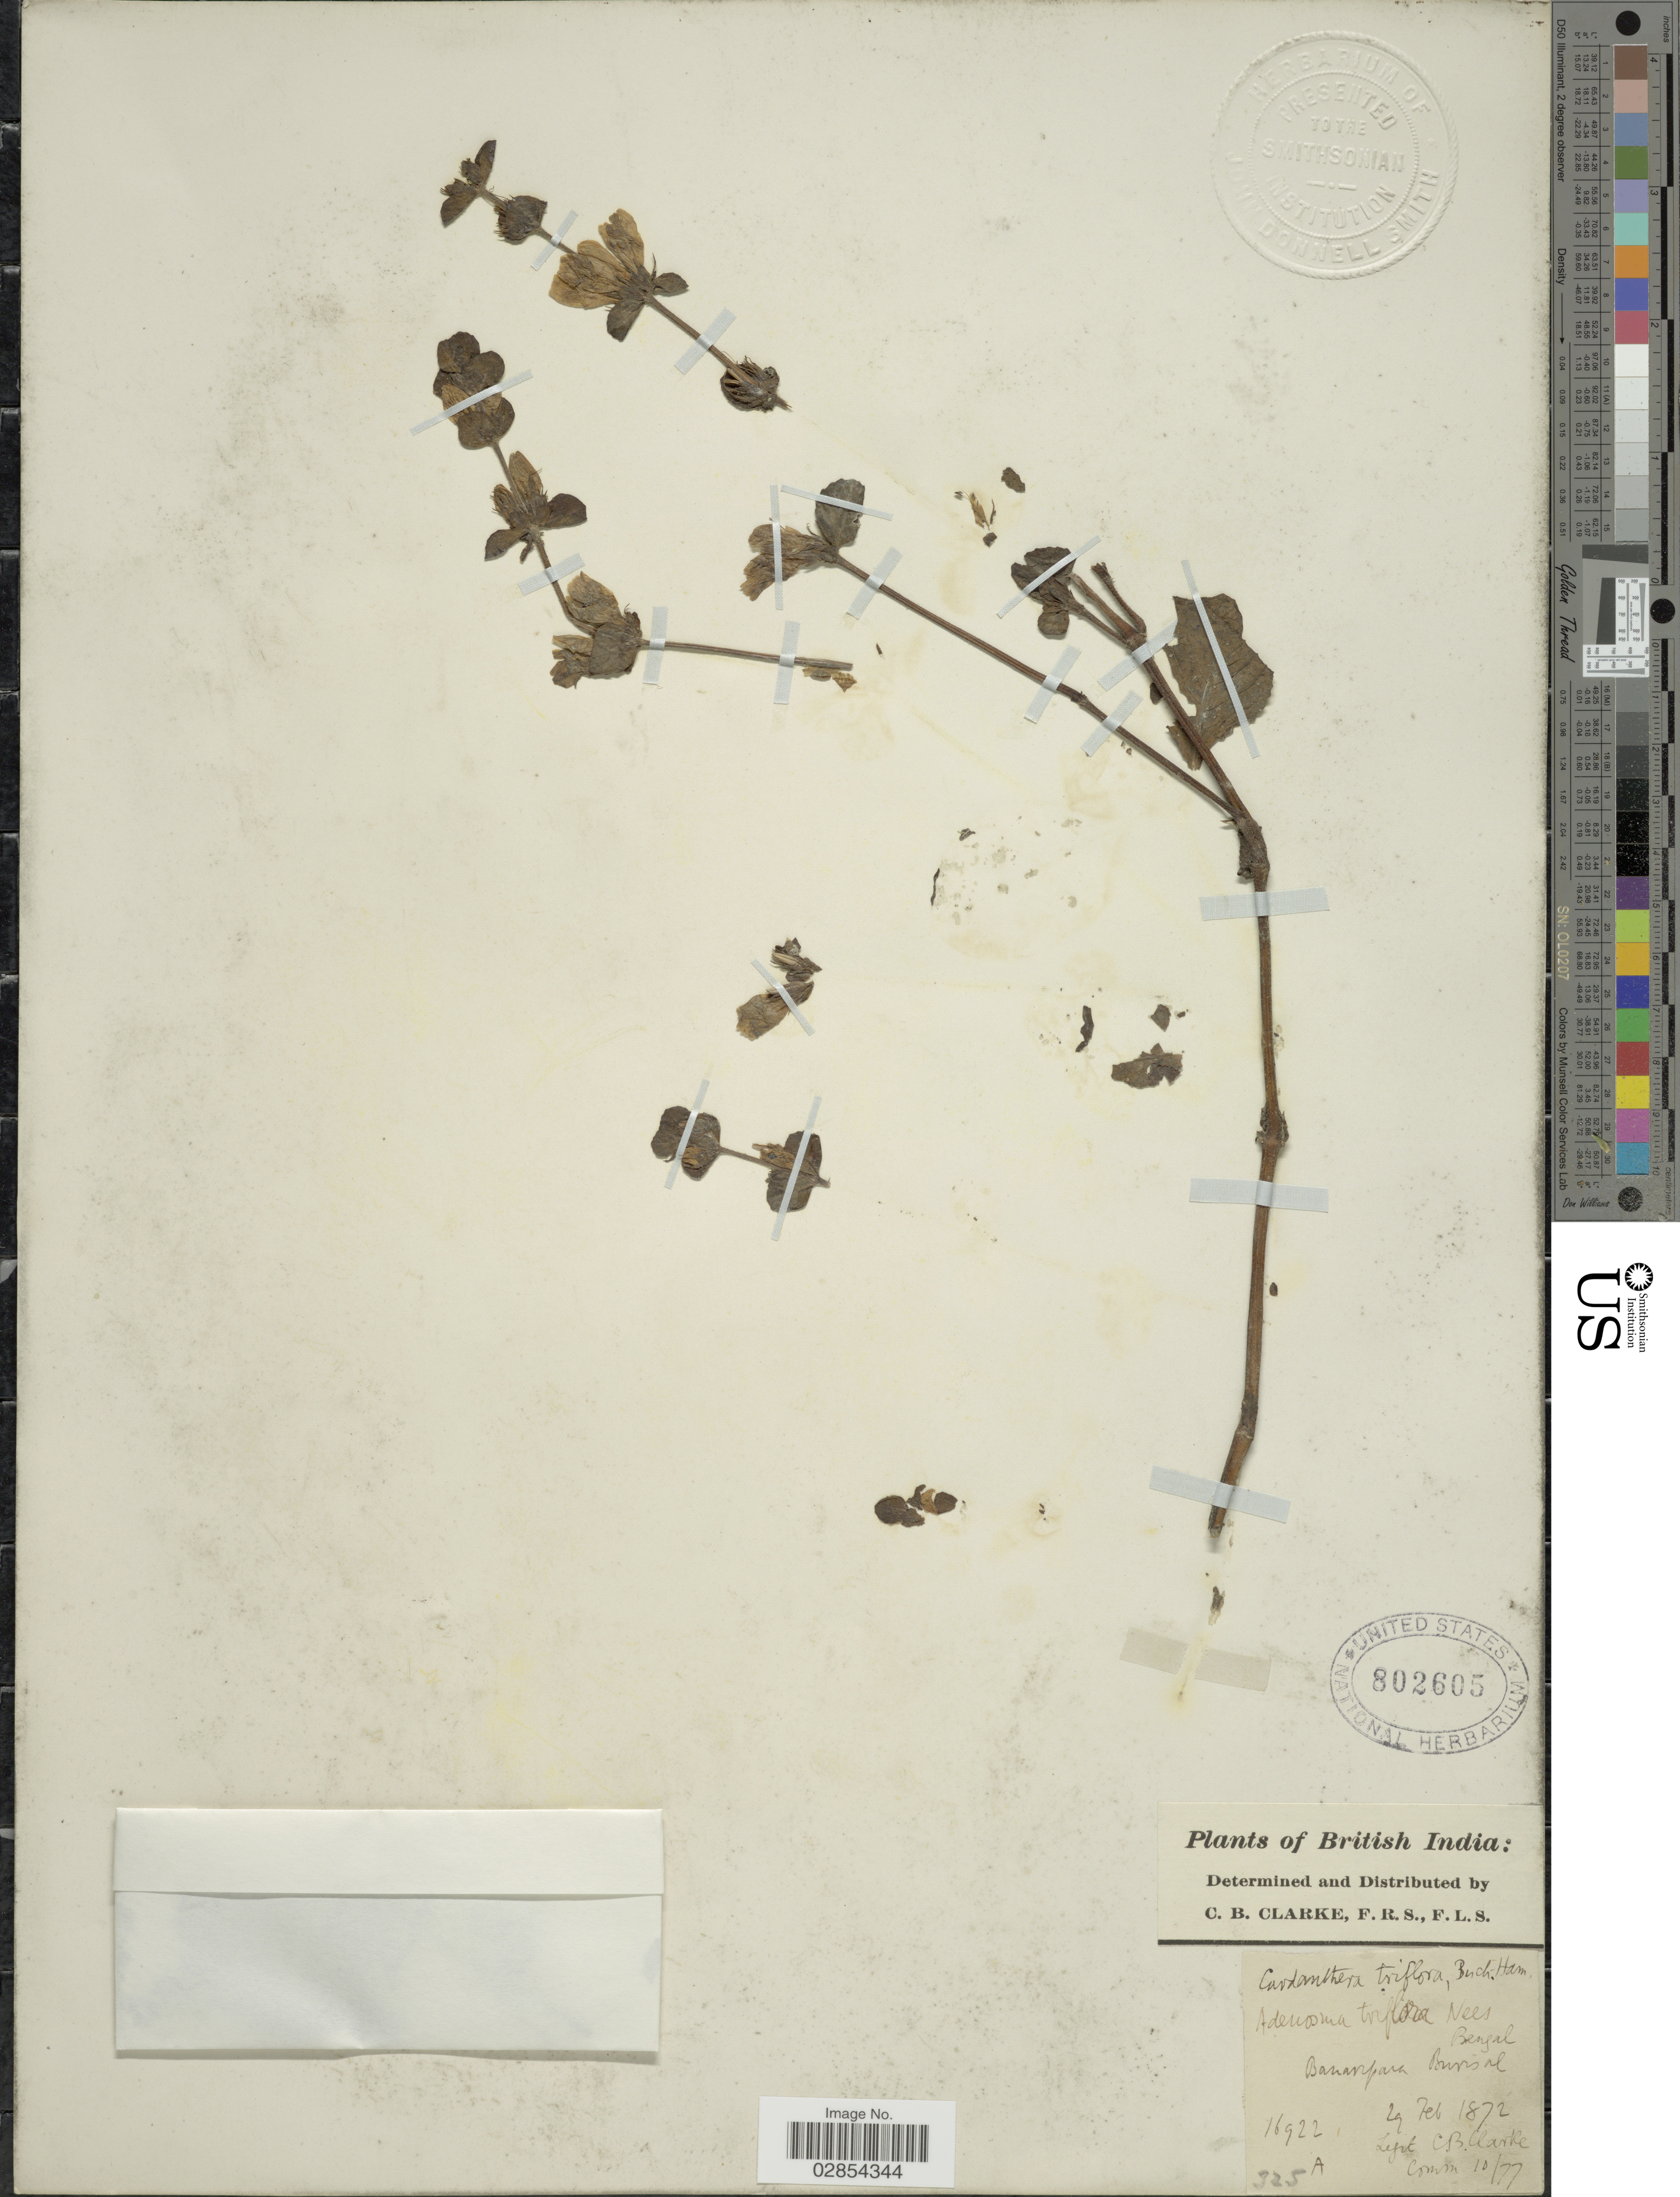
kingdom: Plantae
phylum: Tracheophyta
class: Magnoliopsida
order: Lamiales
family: Acanthaceae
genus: Hygrophila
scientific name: Hygrophila triflora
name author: (Roxb.) Fosberg & Sachet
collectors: C. B. Clarke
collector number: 16922A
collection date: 1872-02-29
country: India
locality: British India. Bengal. Bananpara. Burisal.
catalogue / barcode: US 802605